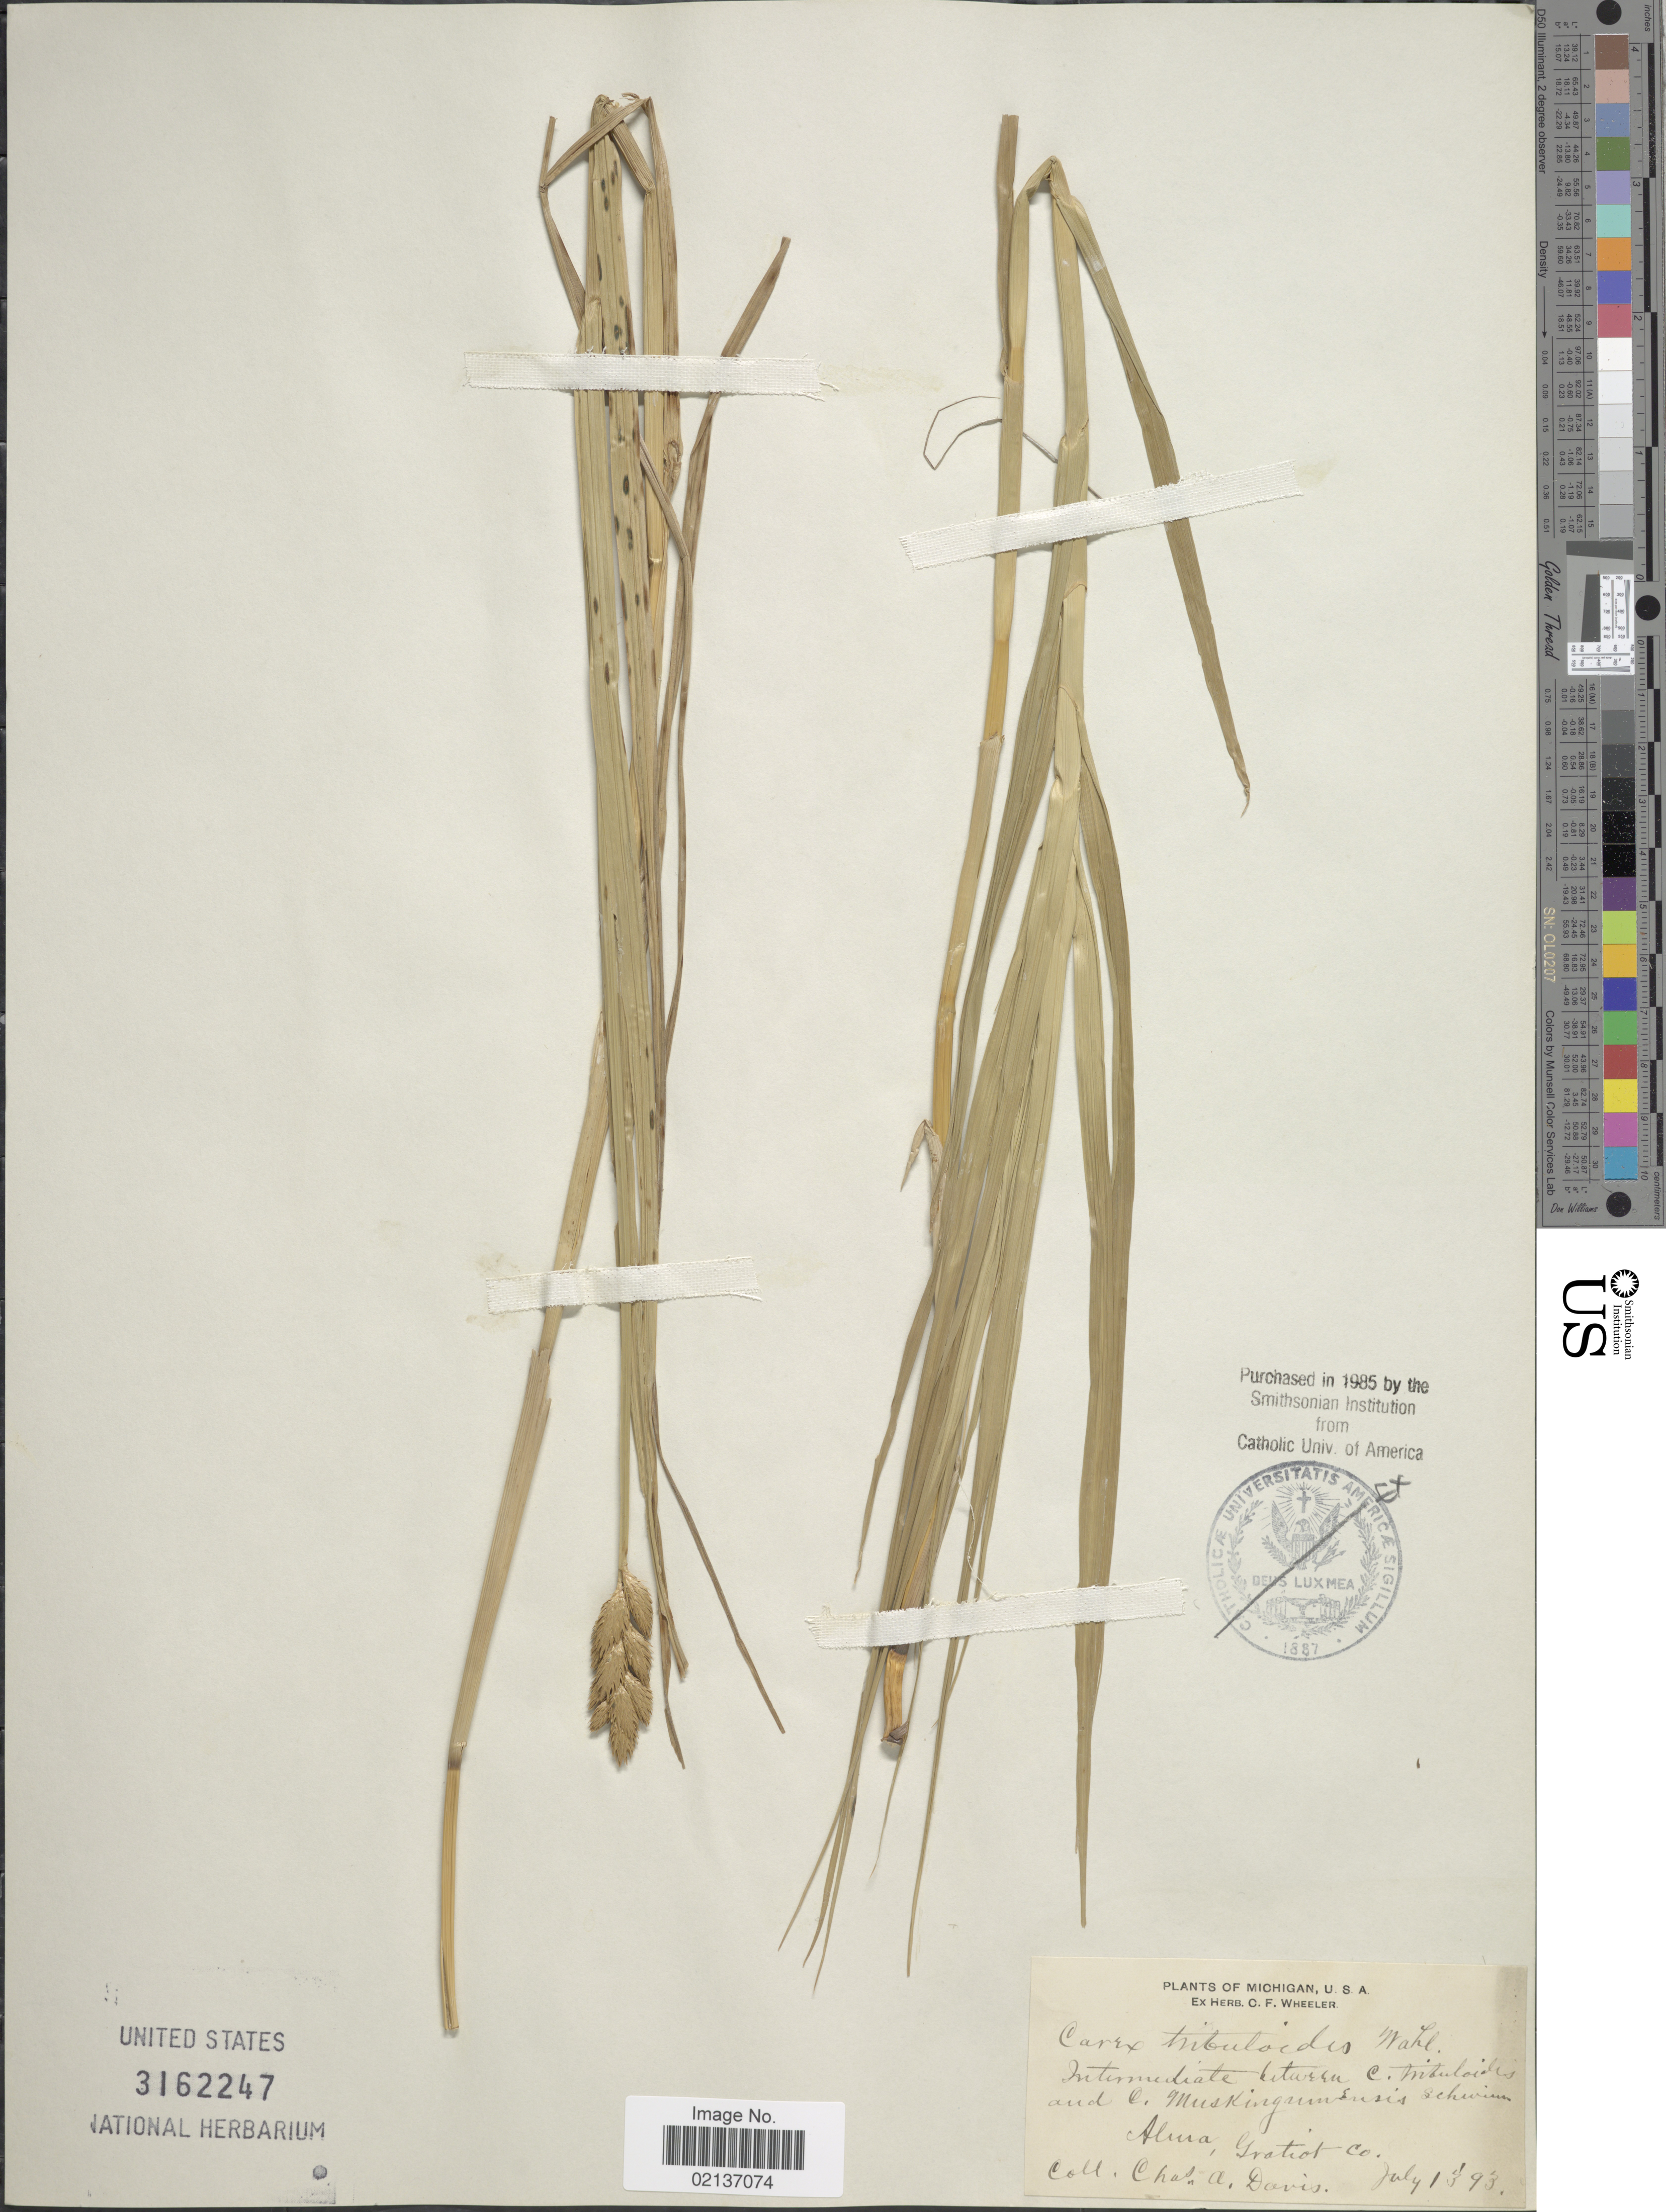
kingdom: Plantae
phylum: Tracheophyta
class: Liliopsida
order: Poales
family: Cyperaceae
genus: Carex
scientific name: Carex tribuloides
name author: Wahlenb.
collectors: C. Davis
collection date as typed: Transcribed d/m/y: 13/7/93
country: United States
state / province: Michigan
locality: Alma, Gratiot Co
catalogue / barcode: US 3162247